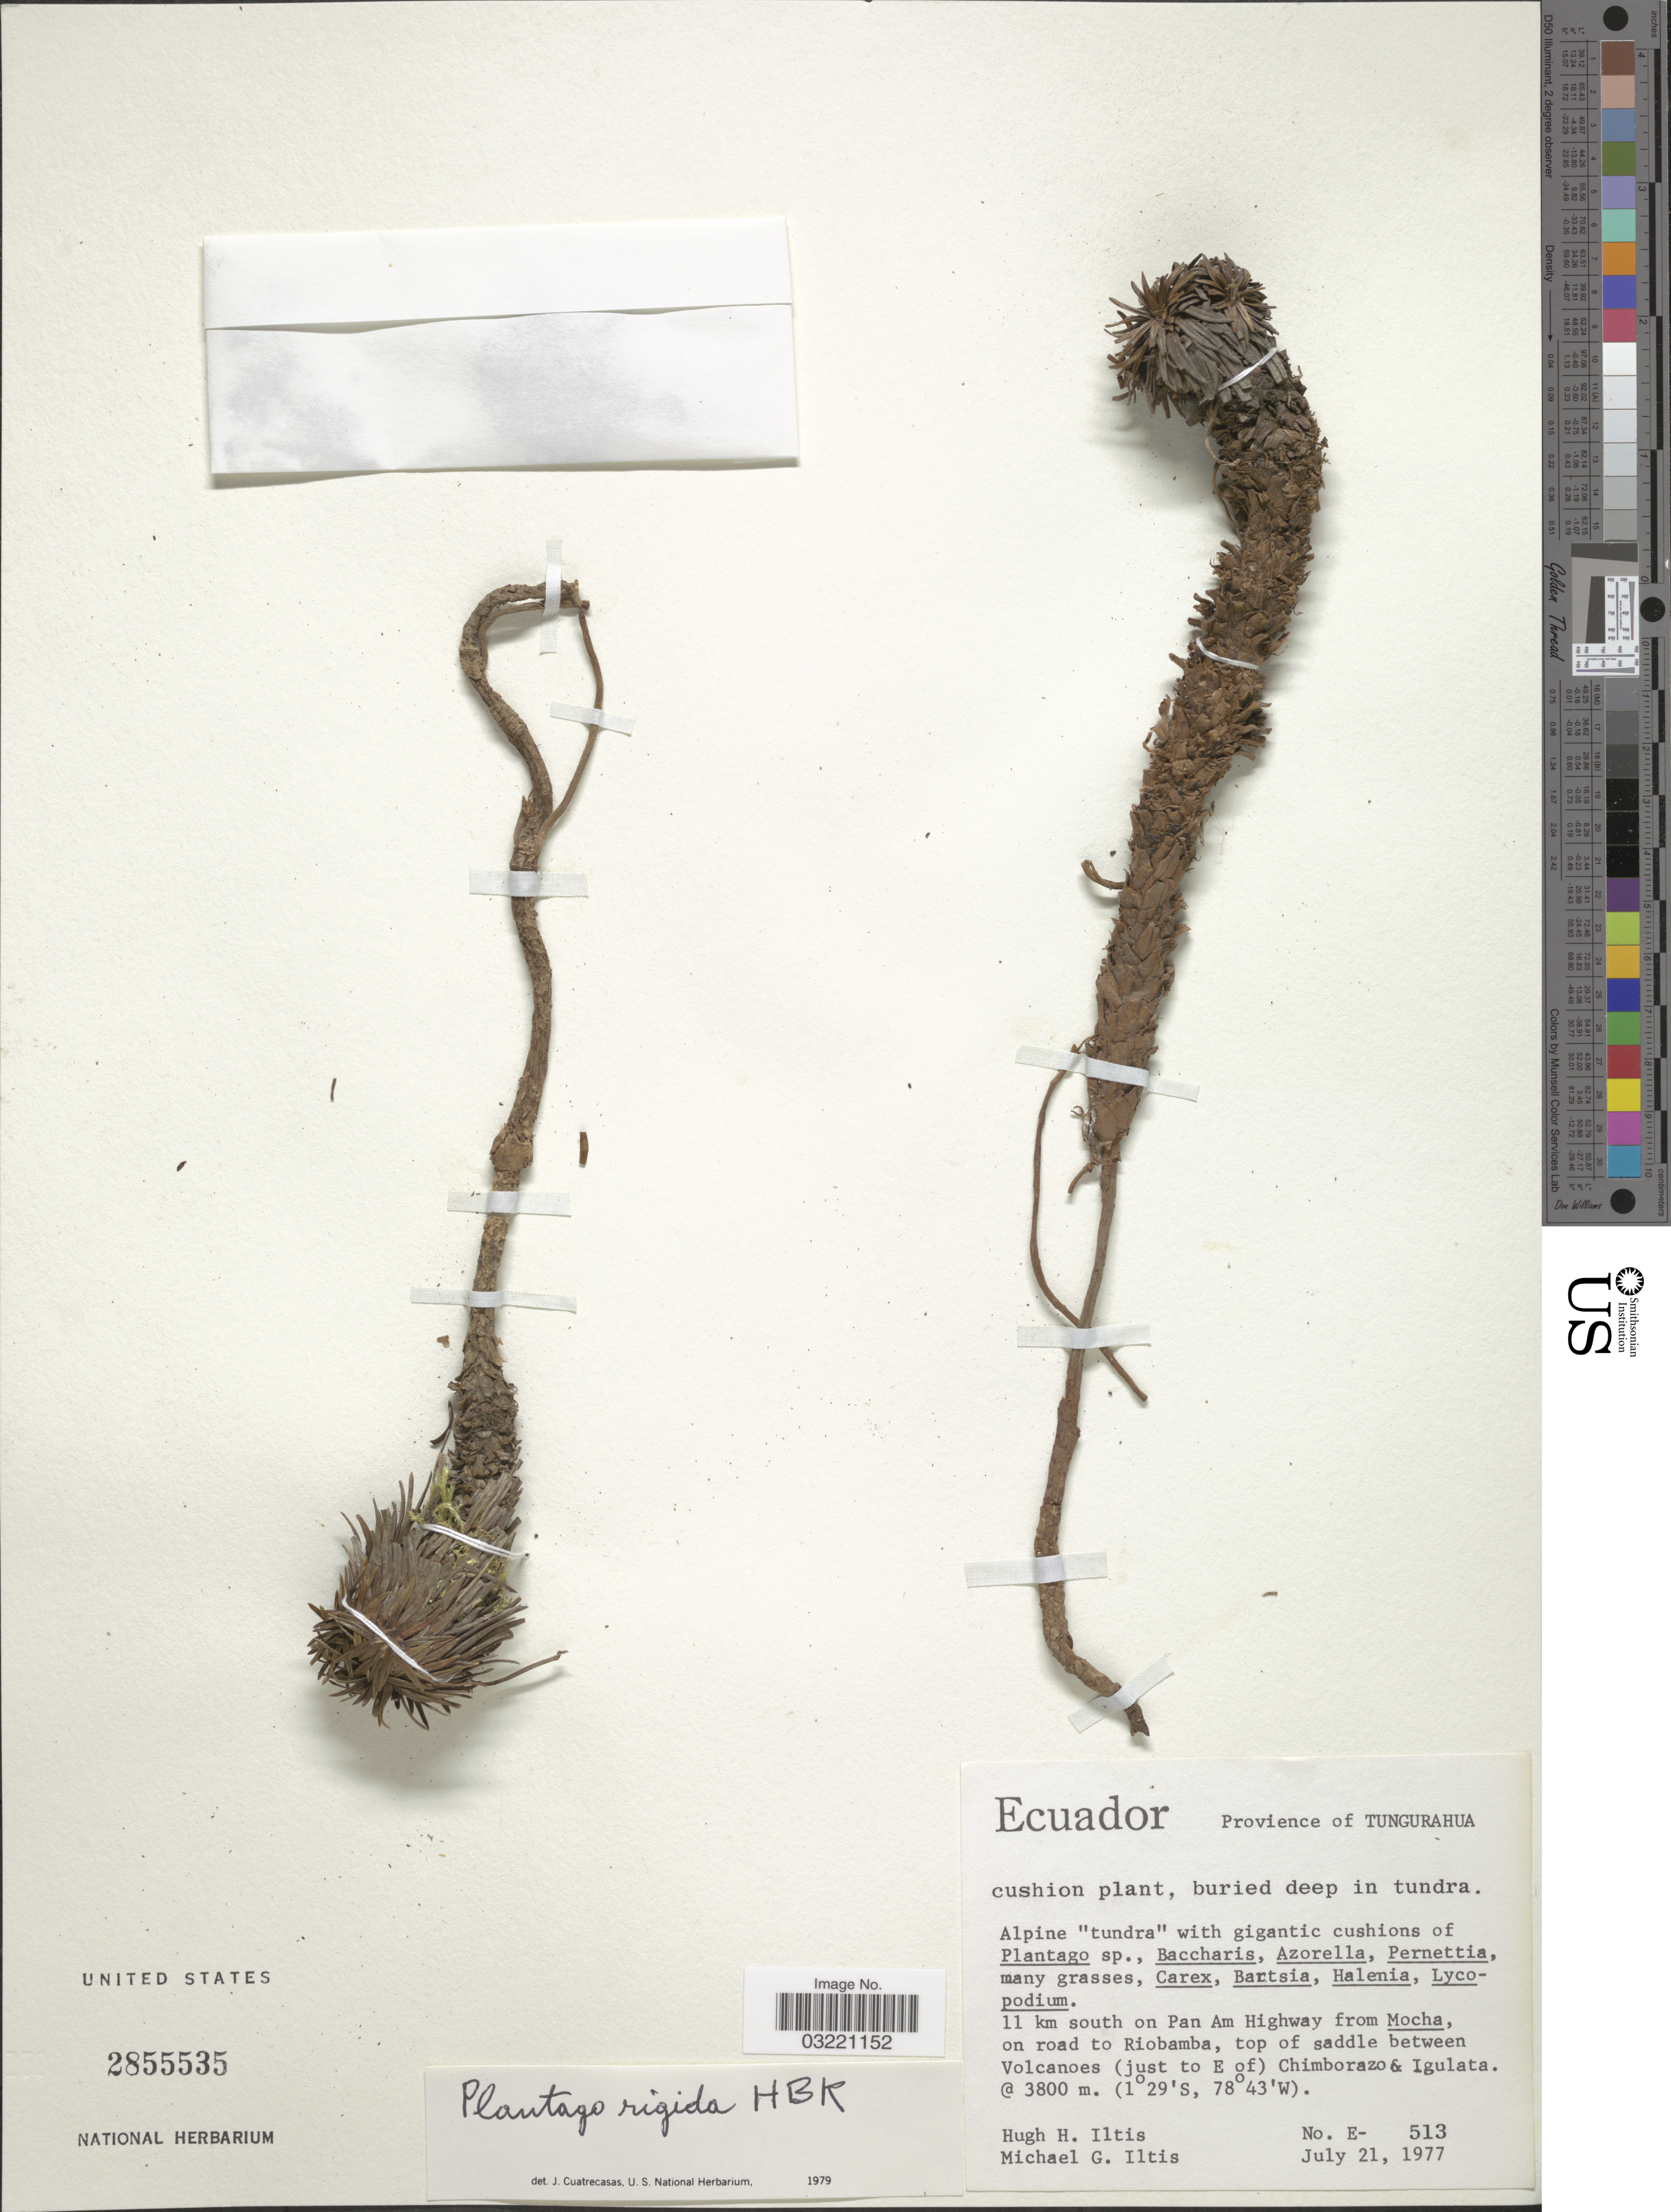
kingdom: Plantae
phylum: Tracheophyta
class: Magnoliopsida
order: Lamiales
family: Plantaginaceae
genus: Plantago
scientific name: Plantago rigida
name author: Kunth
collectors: H. H. Iltis & M. G. Iltis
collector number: E-513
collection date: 1977-07-21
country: Ecuador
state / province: Tungurahua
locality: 11 km south on Pan Am Highway from Mocha, on road to Riobamba, top of saddle between Volcanoes (just to E of) Chimborazo & Igulata.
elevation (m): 3800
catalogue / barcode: US 2855535